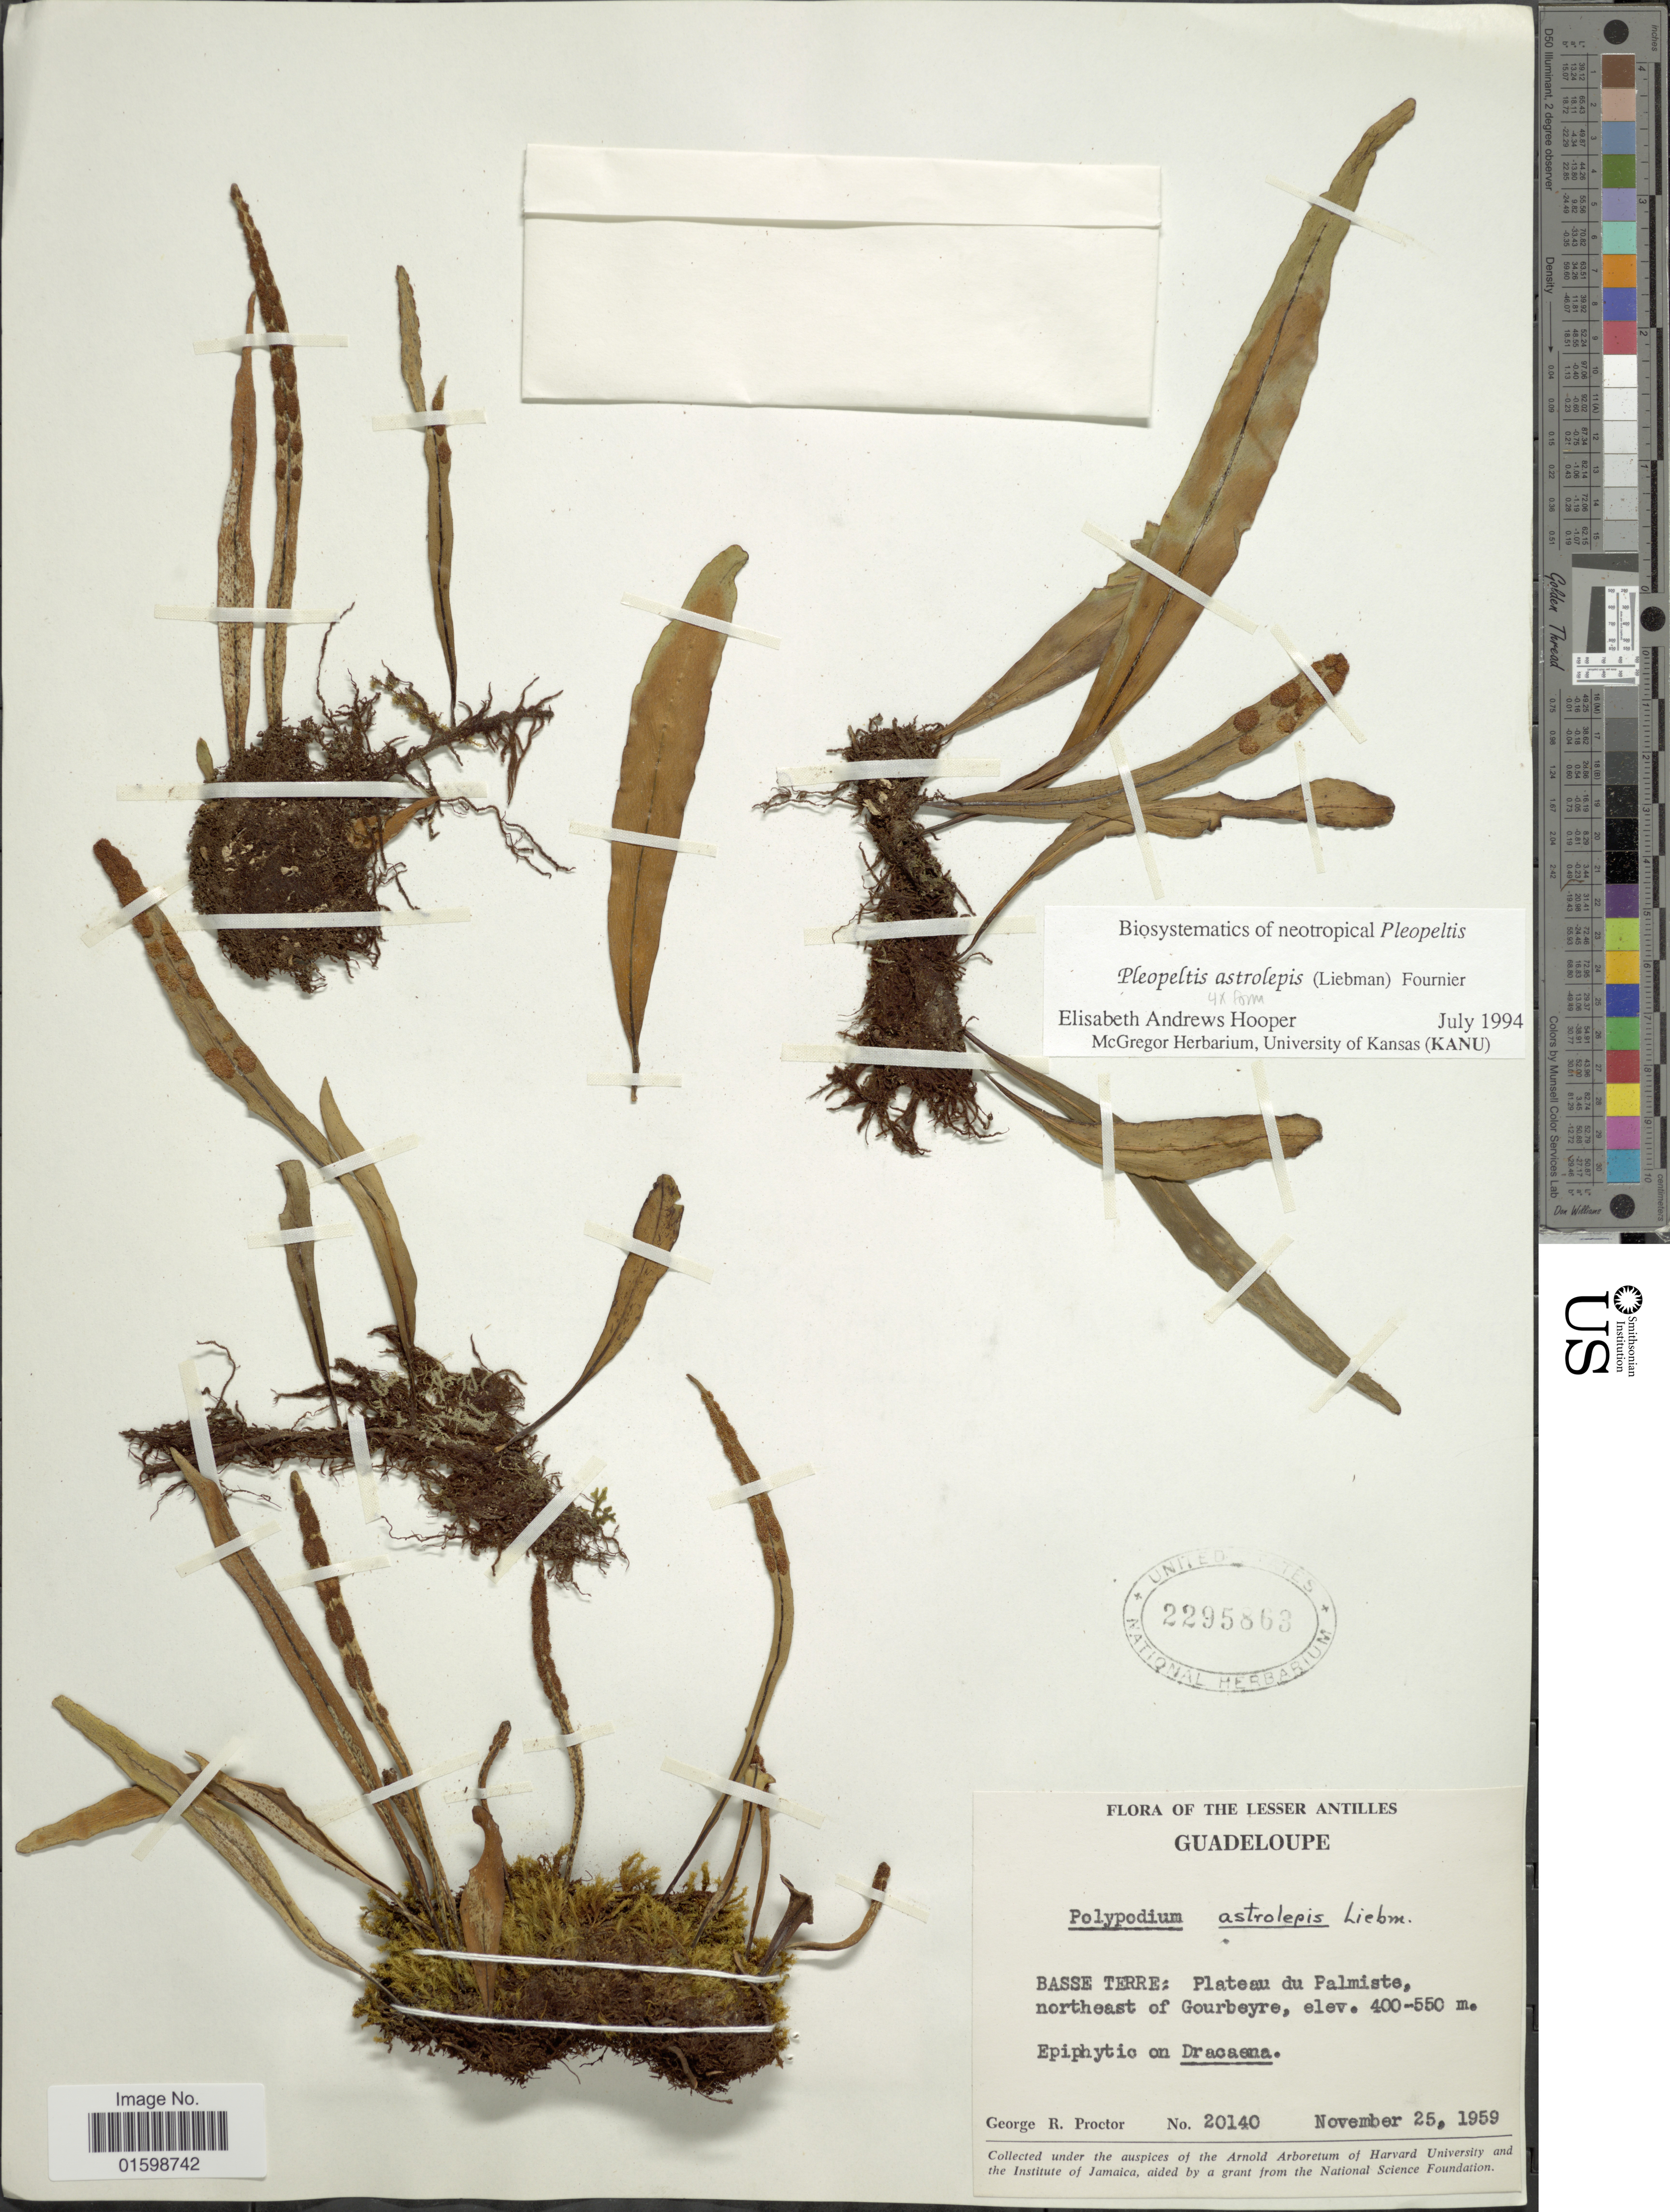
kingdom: Plantae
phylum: Tracheophyta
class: Polypodiopsida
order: Polypodiales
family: Polypodiaceae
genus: Pleopeltis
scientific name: Pleopeltis astrolepis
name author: (Liebm.) E. Fourn.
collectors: G. R. Proctor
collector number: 20140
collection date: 1959-11-25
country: Guadeloupe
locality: Lesser Antilles, Basse Terre: Plateau du Palmiste, northeast of Gourbeyre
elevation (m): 400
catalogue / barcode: US 2295863